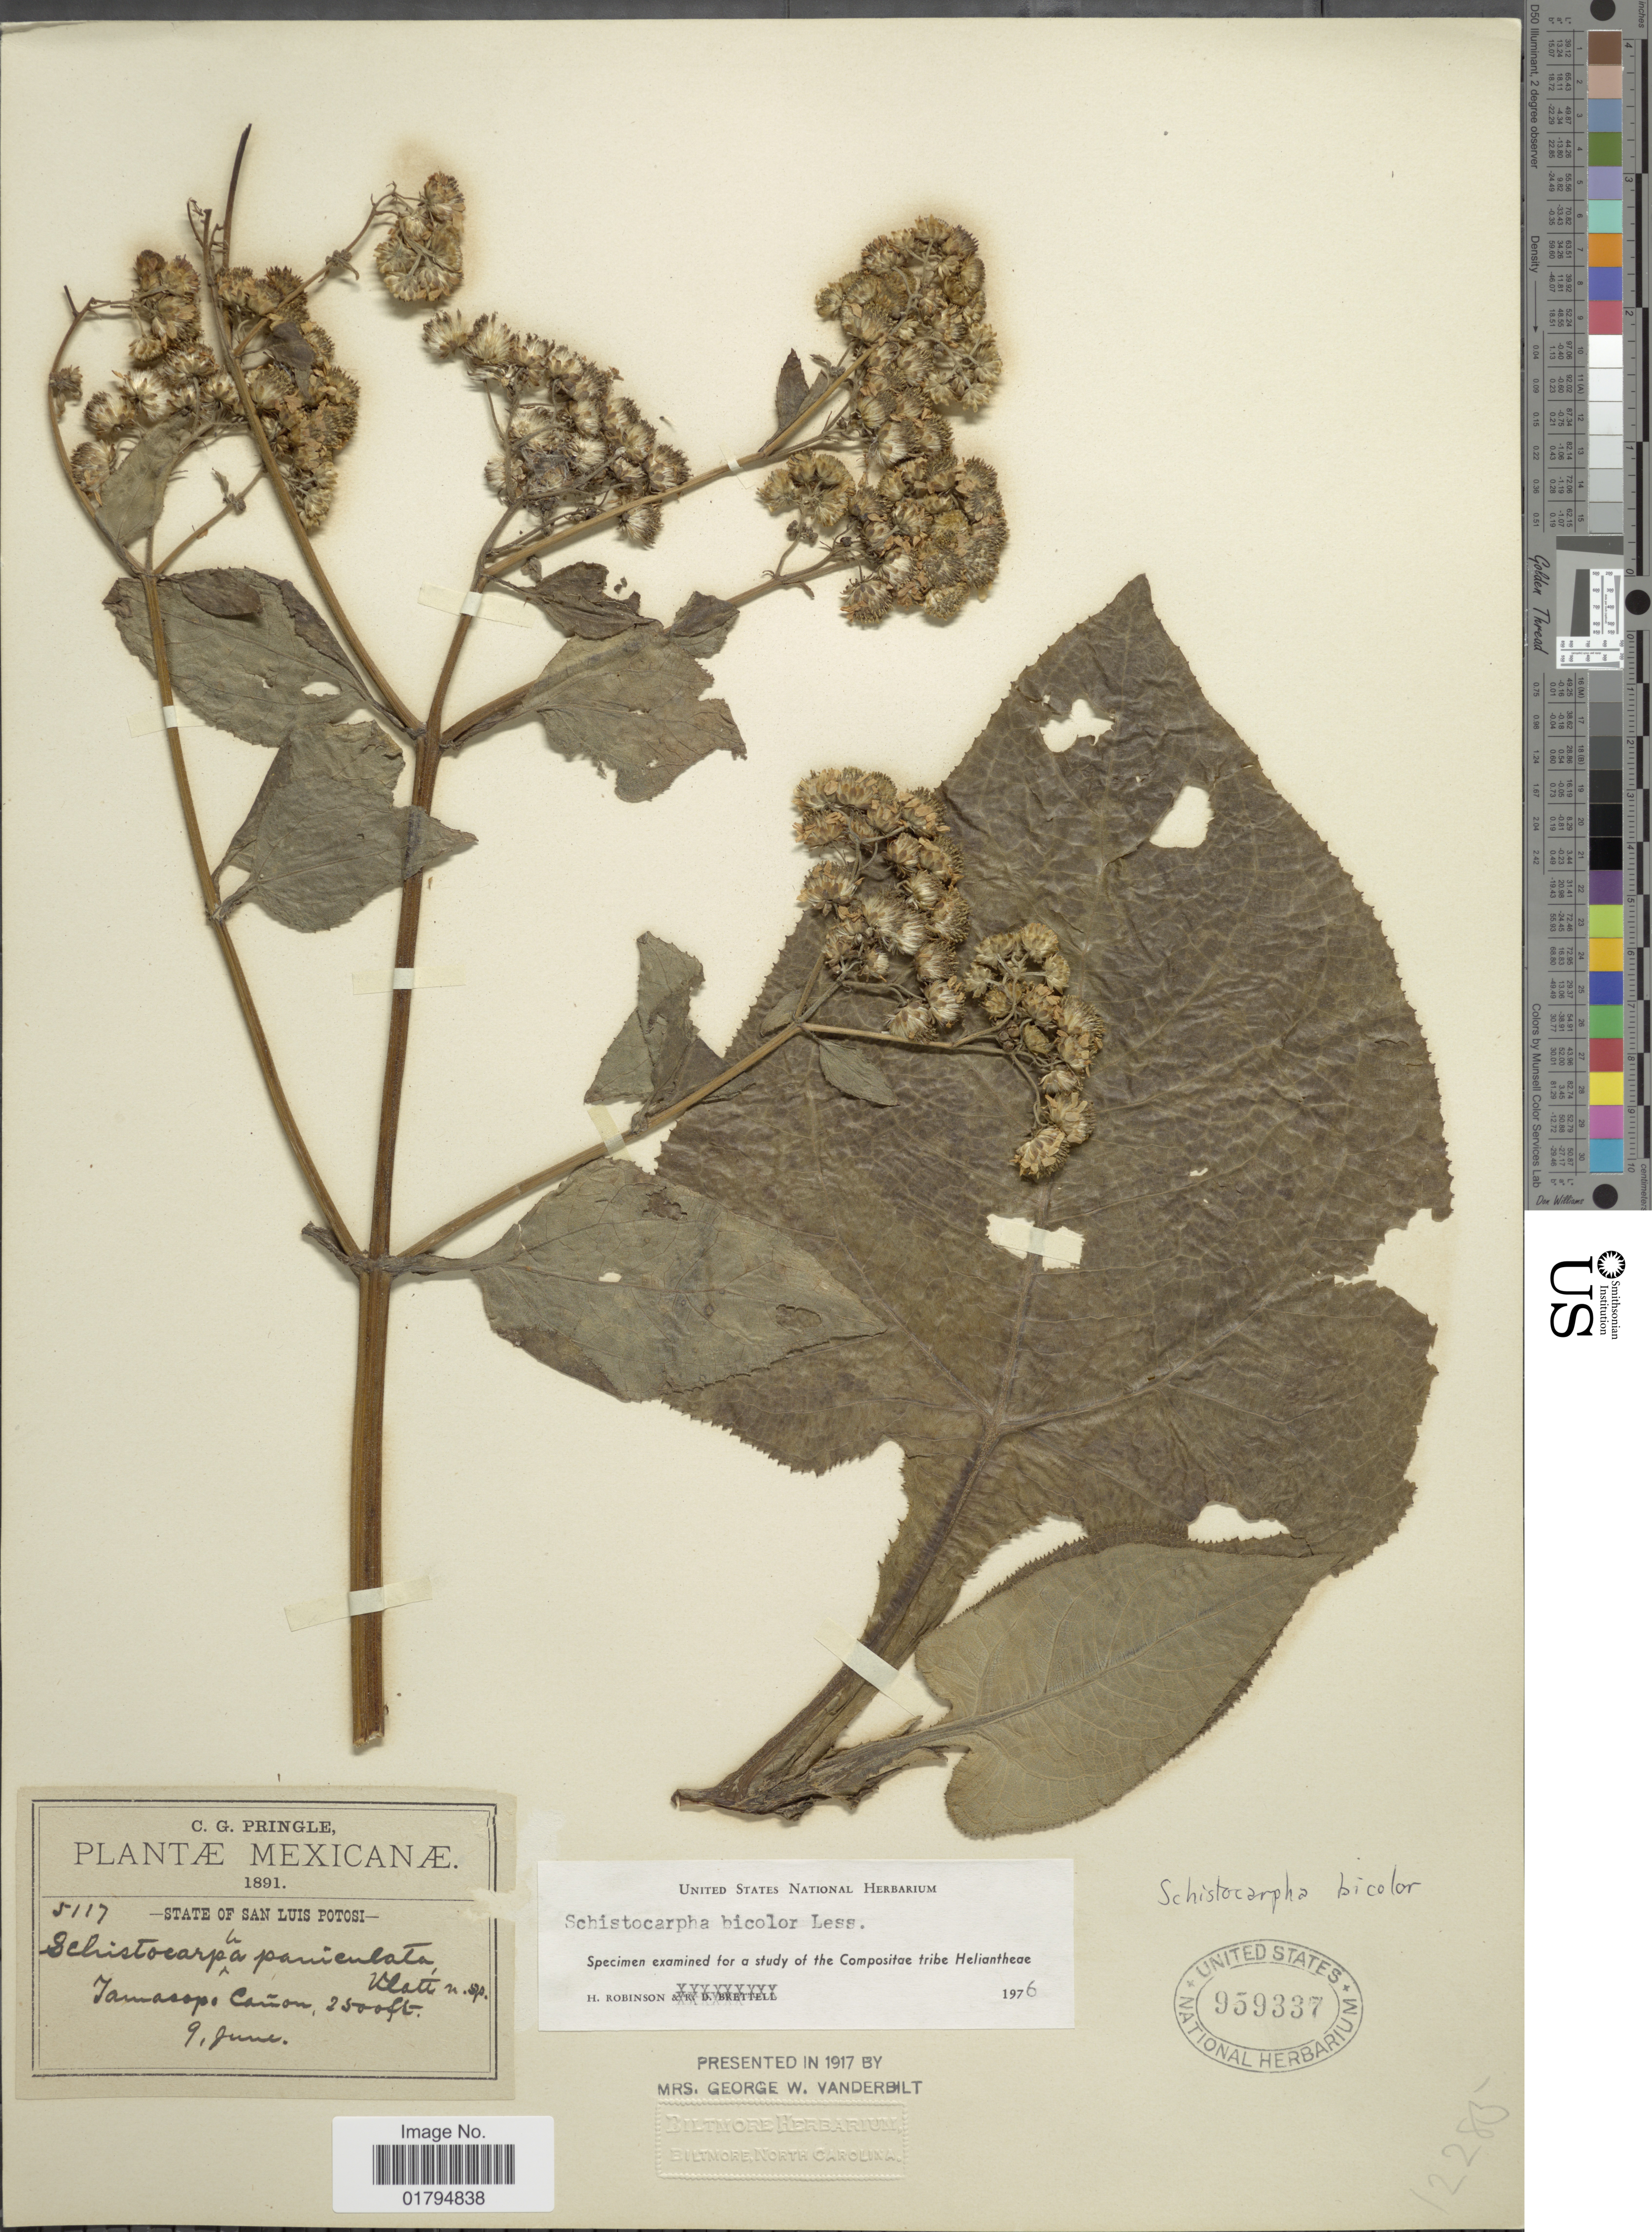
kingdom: Plantae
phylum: Tracheophyta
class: Magnoliopsida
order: Asterales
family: Asteraceae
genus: Schistocarpha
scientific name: Schistocarpha bicolor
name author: Less.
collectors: C. G. Pringle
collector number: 5117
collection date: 1891-06-09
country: Mexico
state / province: San Luis Potosí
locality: Tamasopo Cañon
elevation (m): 762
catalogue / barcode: US 959337